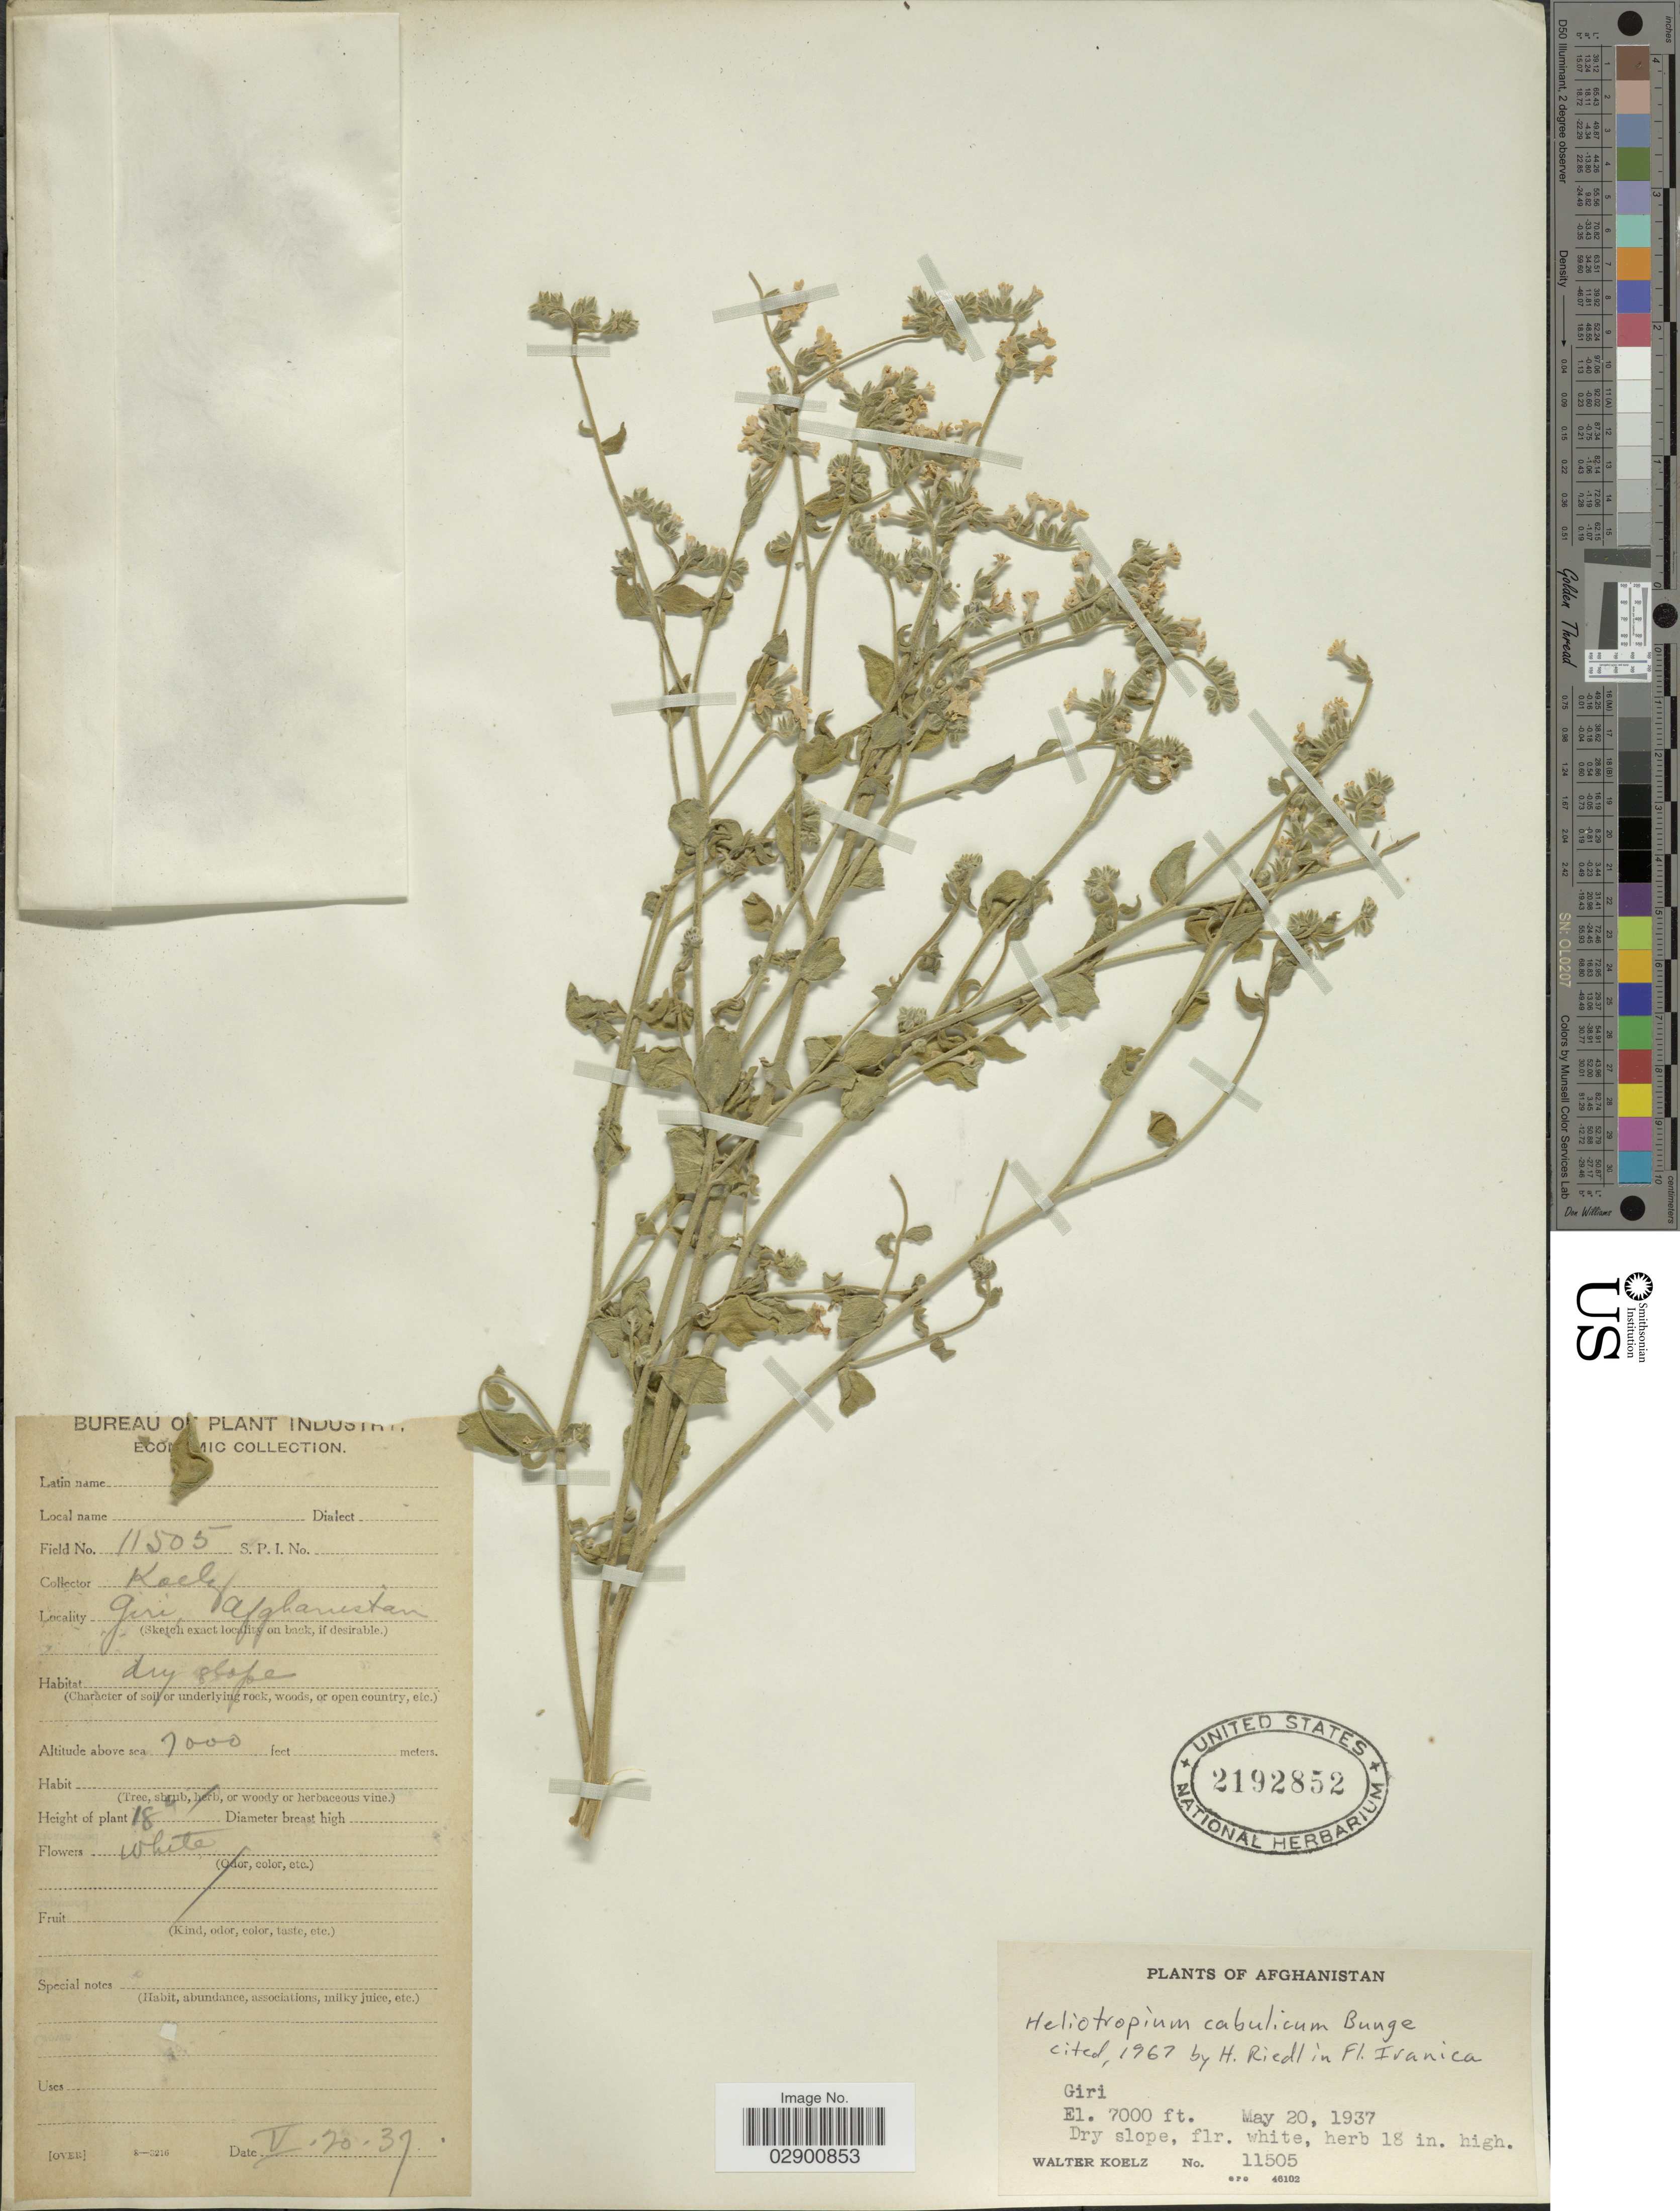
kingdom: Plantae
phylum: Tracheophyta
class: Magnoliopsida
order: Boraginales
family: Heliotropiaceae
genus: Heliotropium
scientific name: Heliotropium cabulicum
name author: Bunge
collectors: W. N. Koelz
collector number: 11505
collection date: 1937-05-20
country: Afghanistan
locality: Giri.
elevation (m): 2134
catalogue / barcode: US 2192852